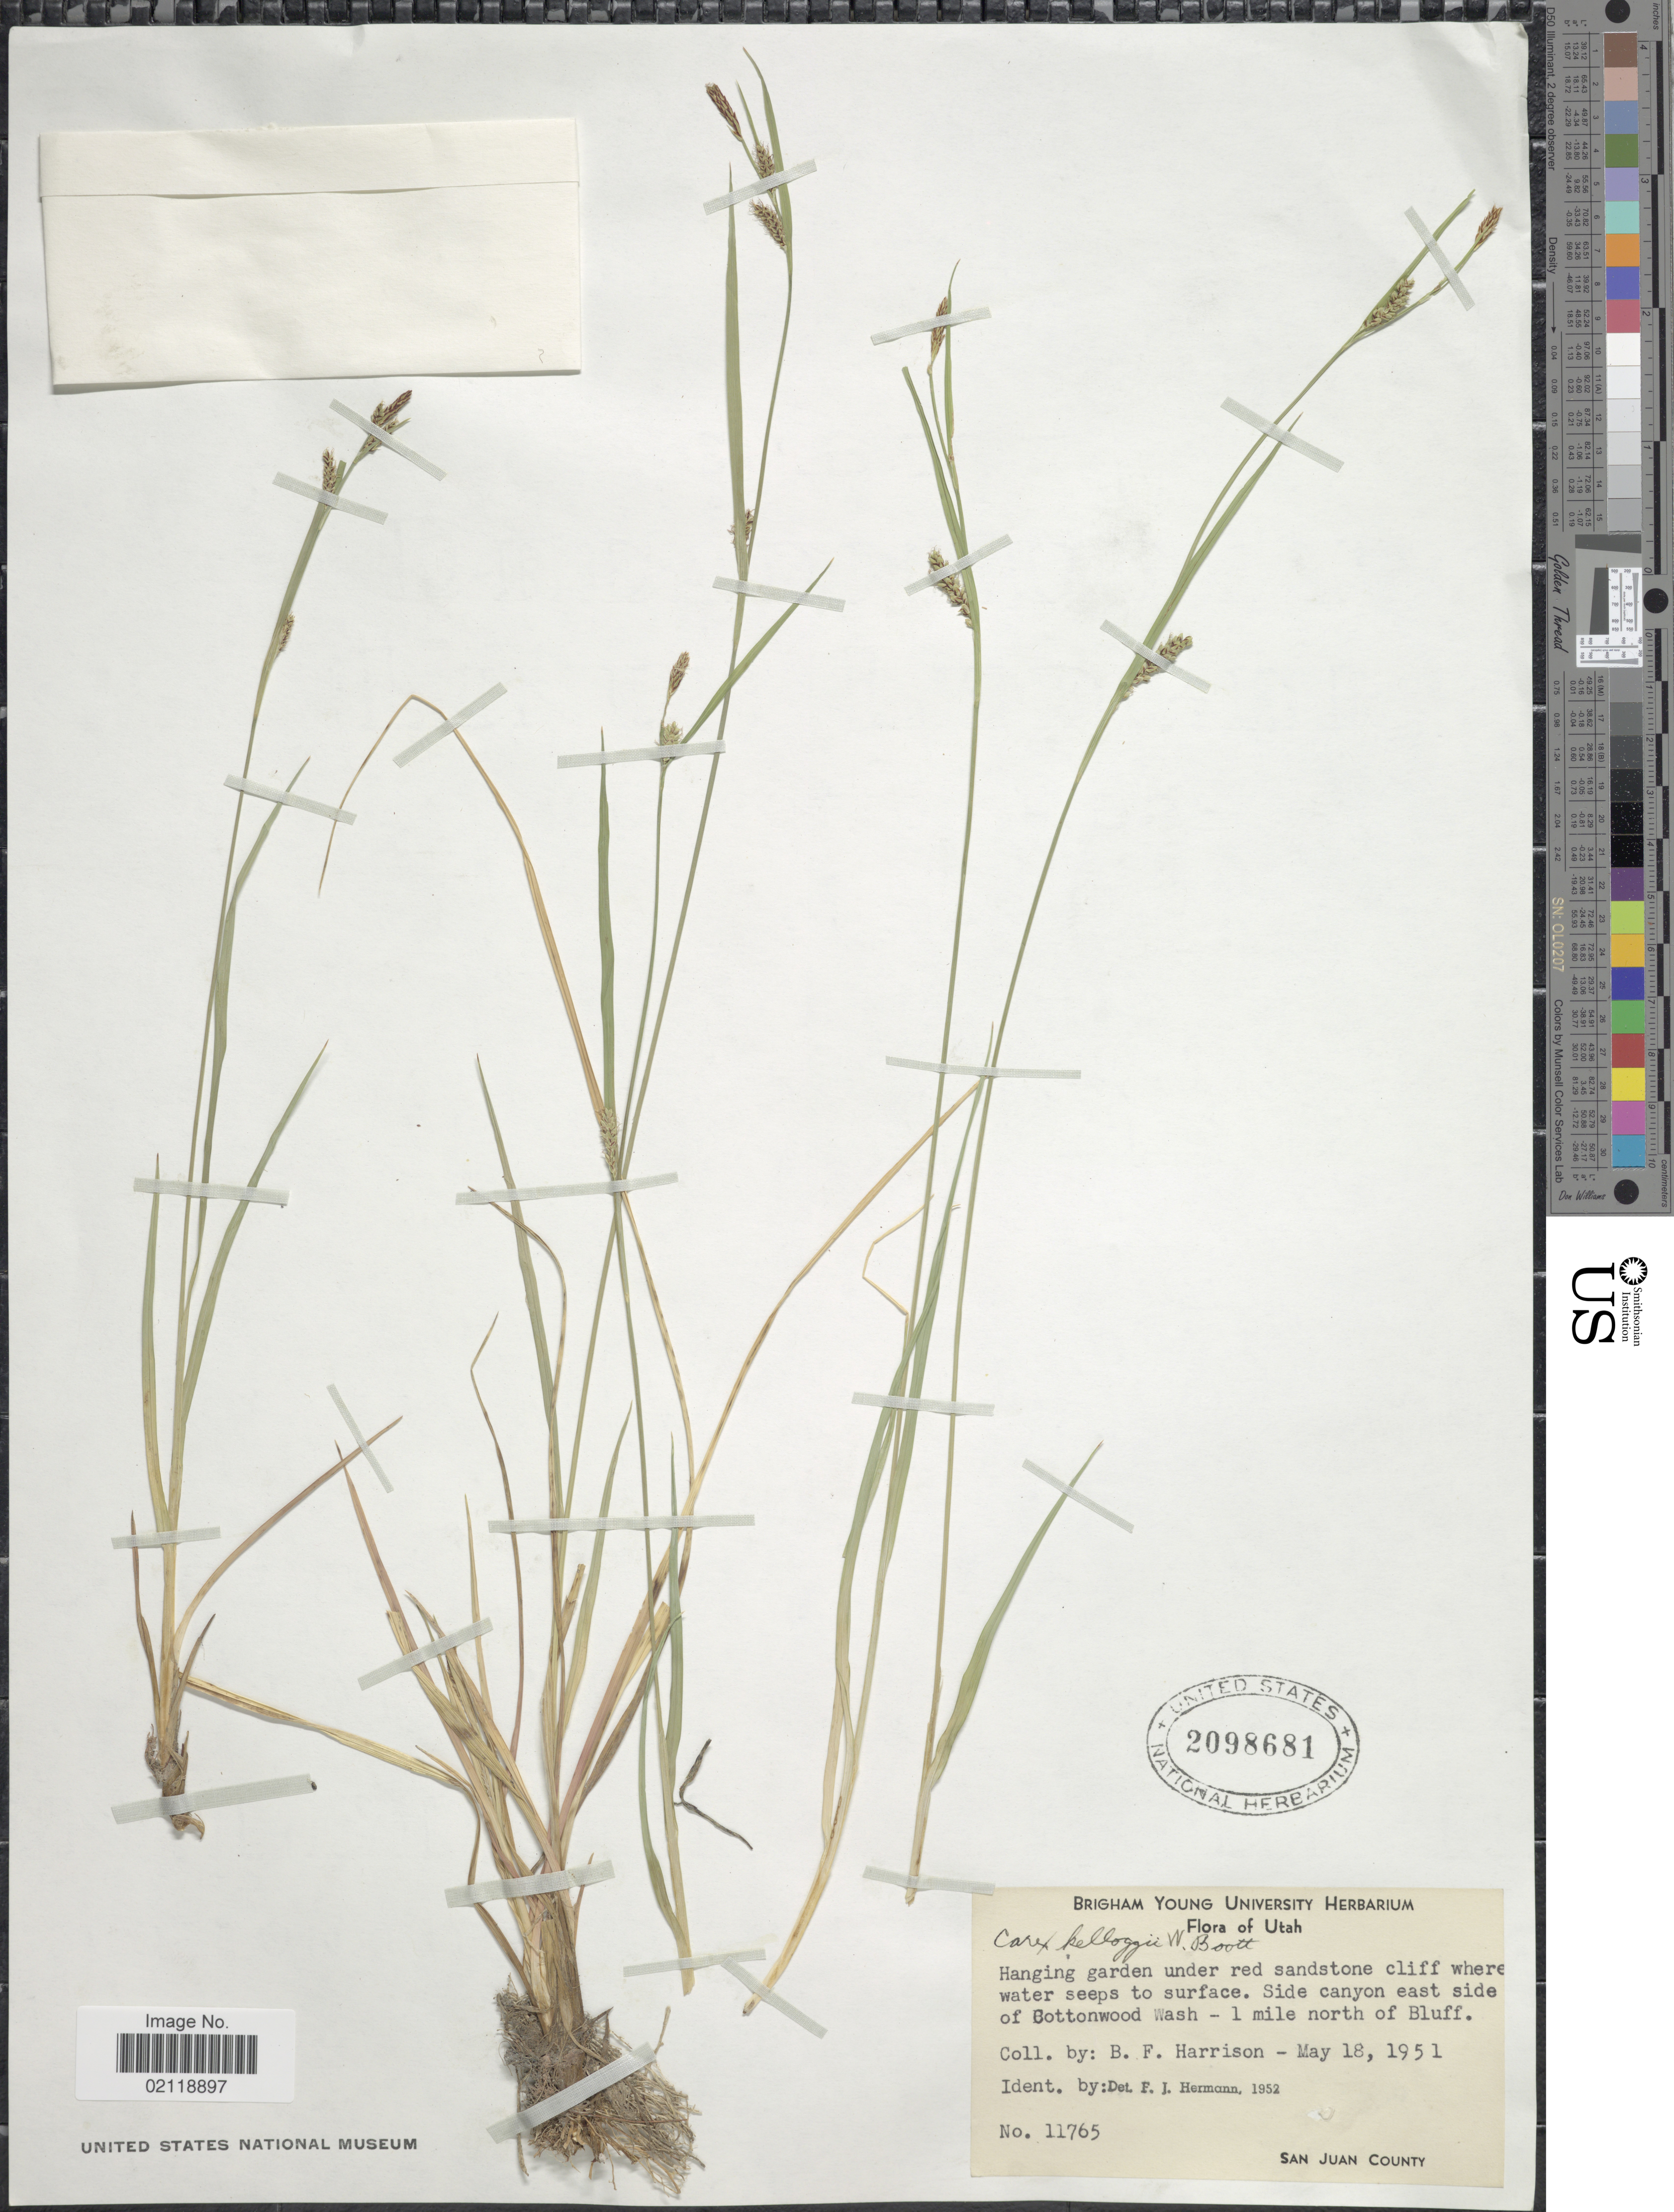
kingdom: Plantae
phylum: Tracheophyta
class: Liliopsida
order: Poales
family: Cyperaceae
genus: Carex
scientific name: Carex kelloggii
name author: W. Boott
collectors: B. F. Harrison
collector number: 11765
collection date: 1951-05-18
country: United States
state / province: Utah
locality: Hanging garden under red sandstone cliff, side canyon east side of Cottonwood Wash-1 mile north of Bluff, San Juan County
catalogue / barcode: US 2098681